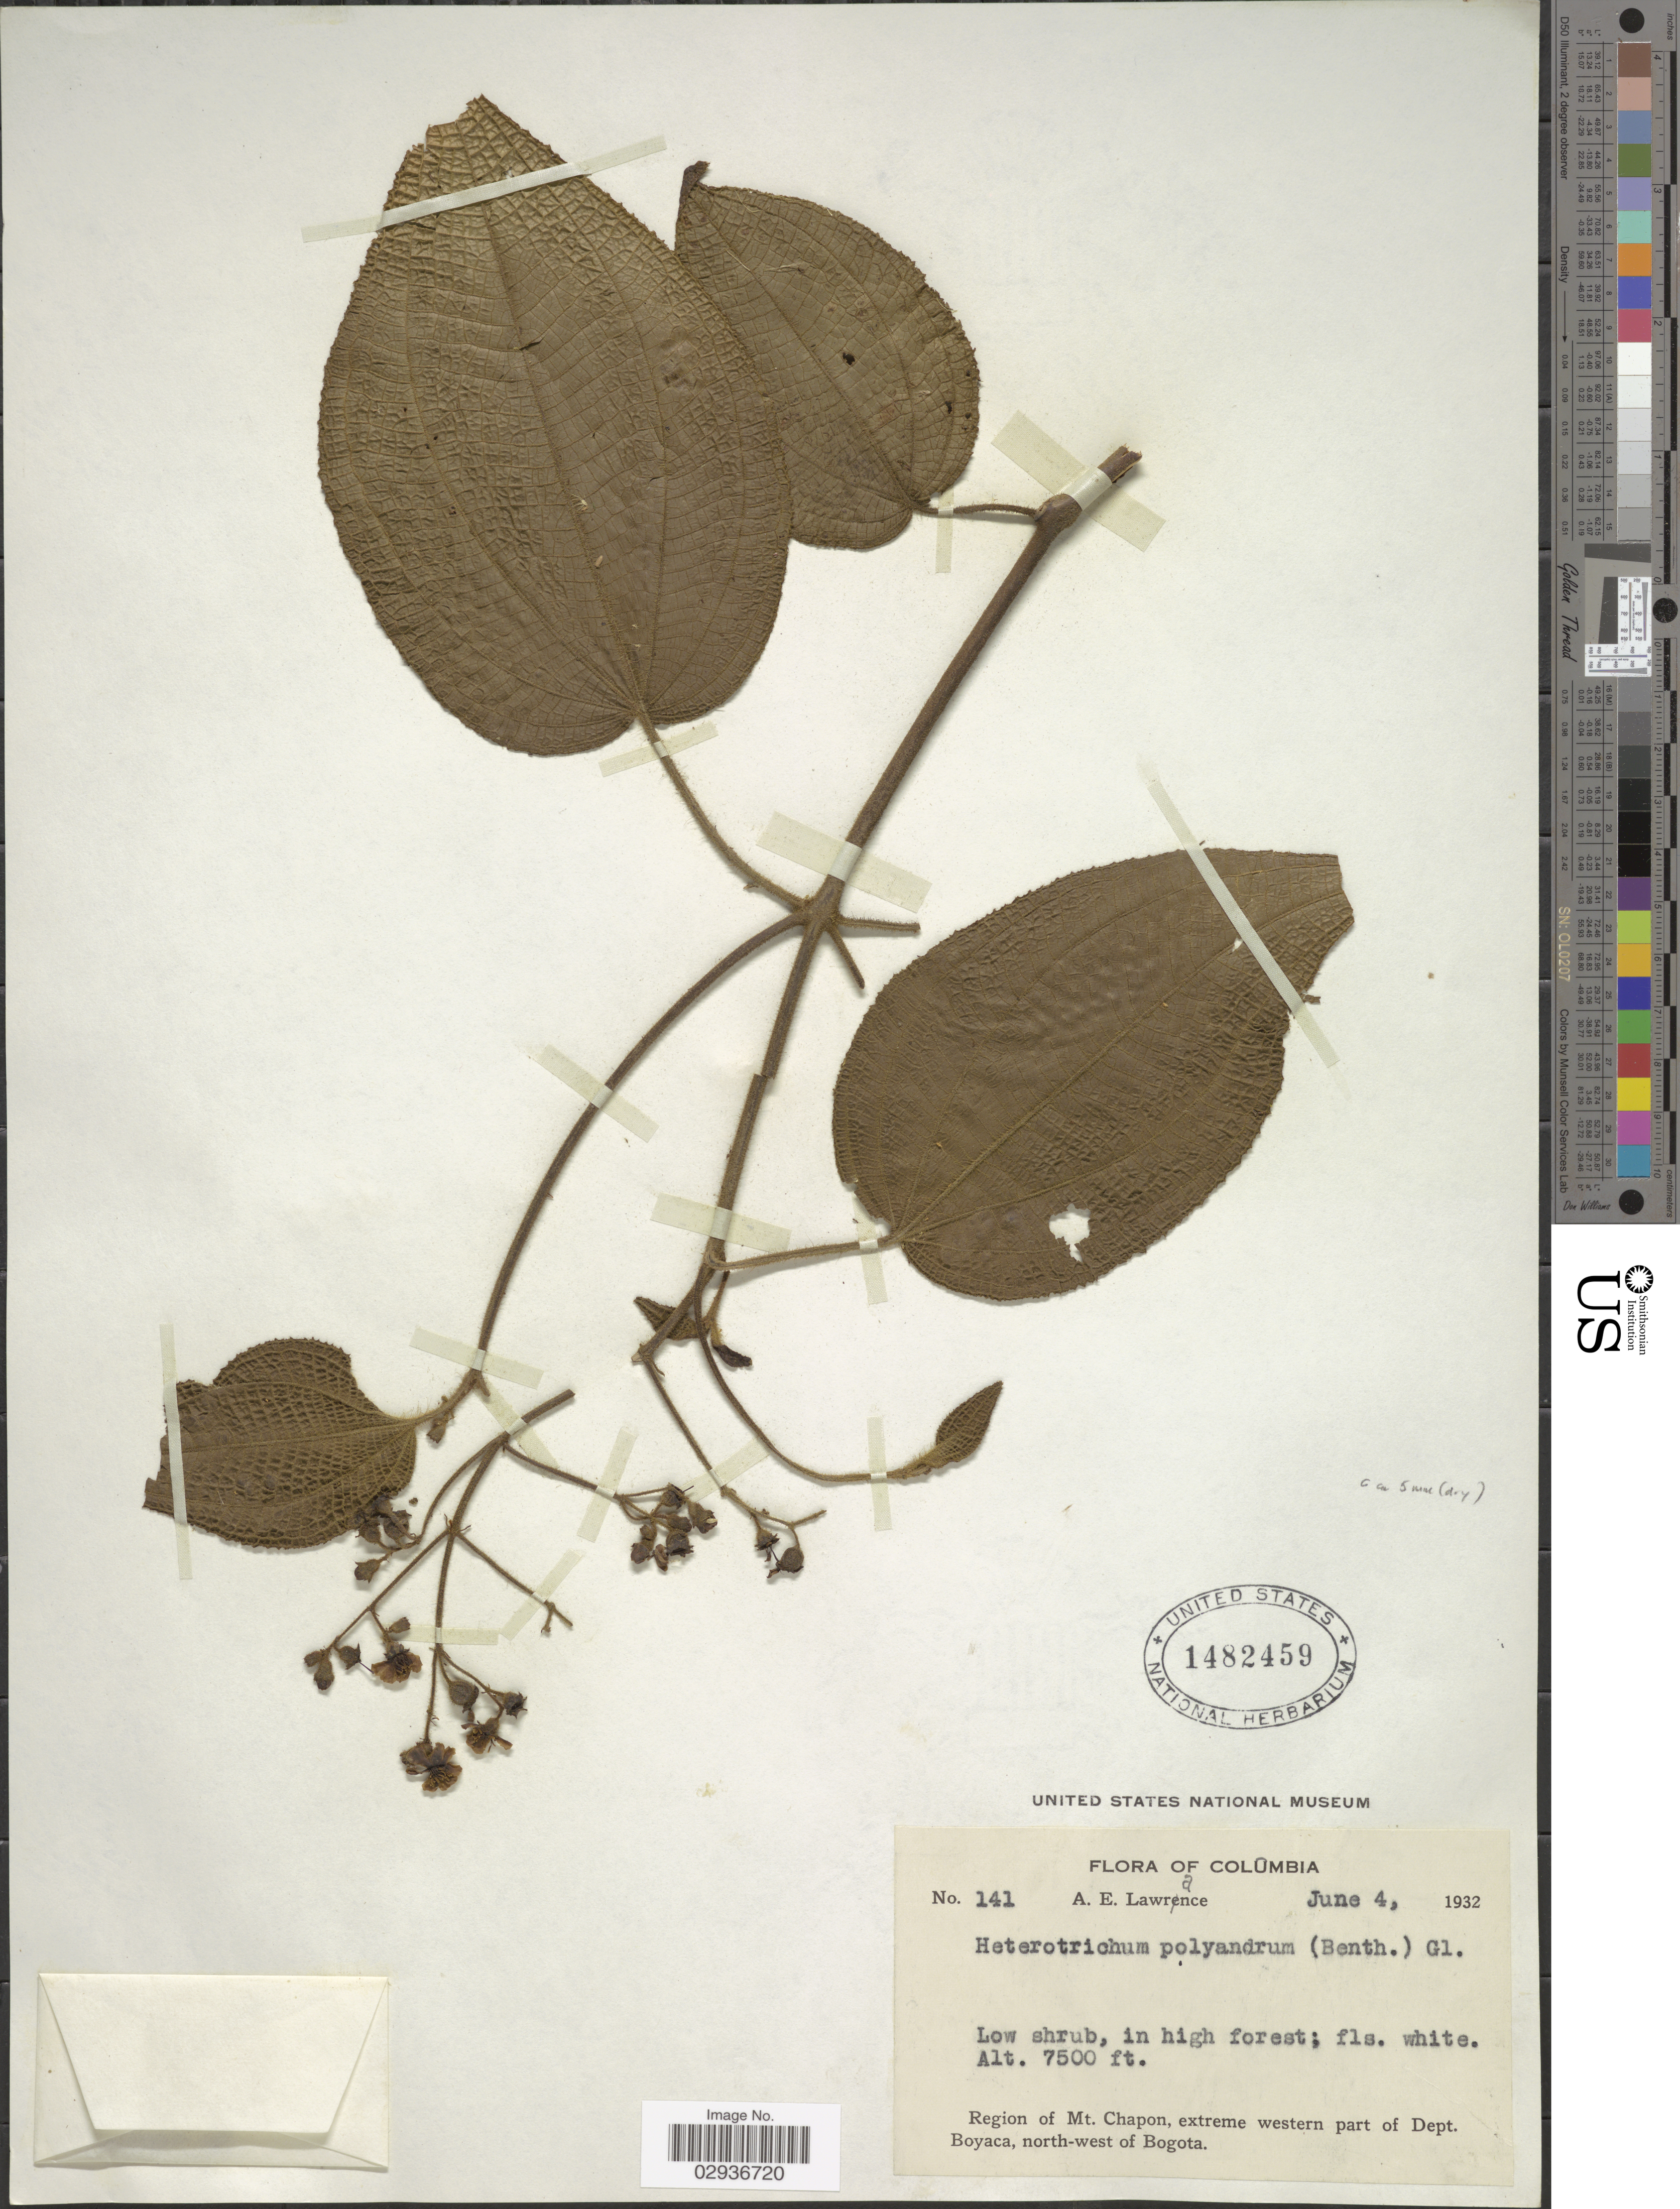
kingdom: Plantae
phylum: Tracheophyta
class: Magnoliopsida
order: Myrtales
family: Melastomataceae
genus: Miconia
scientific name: Miconia benthamiana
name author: Triana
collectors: A. Lawrance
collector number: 141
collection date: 1932-06-04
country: Colombia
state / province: Boyacá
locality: Region of Mt. Chapon, extreme western part of Dept. Boyaca, north-west of Bogota.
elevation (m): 2286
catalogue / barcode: US 1482459